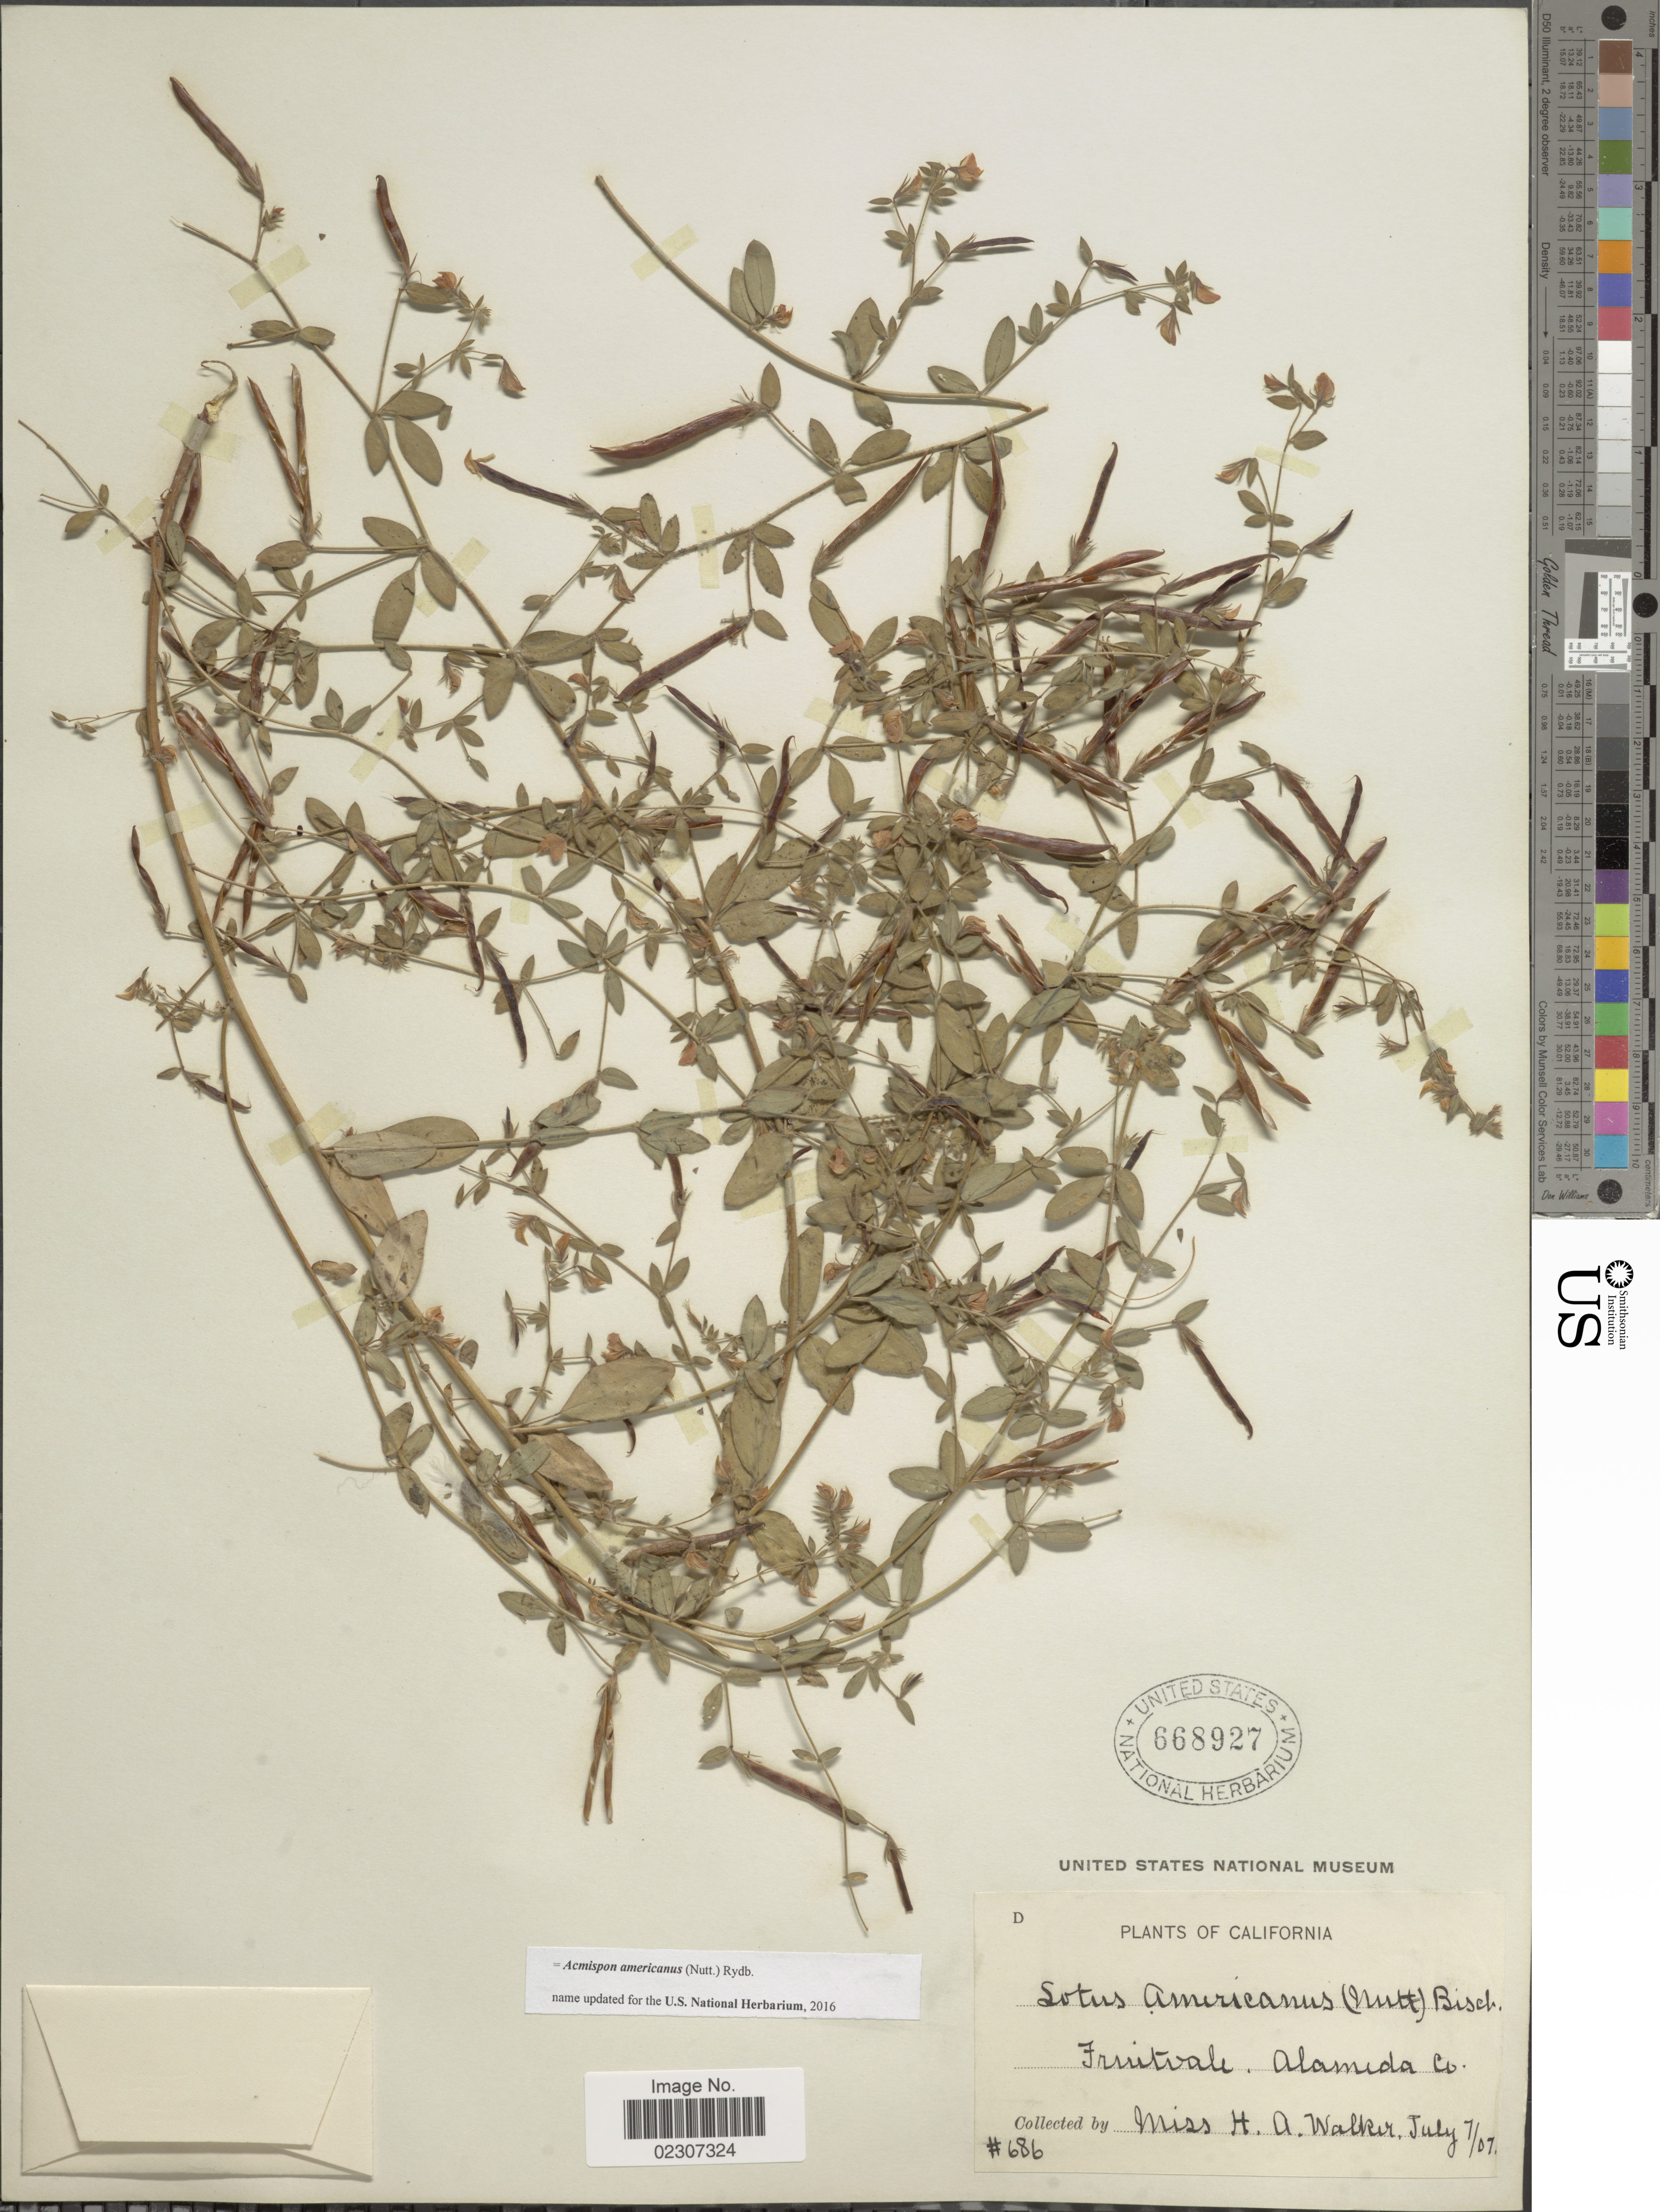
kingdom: Plantae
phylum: Tracheophyta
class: Magnoliopsida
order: Fabales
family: Fabaceae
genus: Acmispon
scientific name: Acmispon americanus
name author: (Nutt.) Rydb.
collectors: H. Walker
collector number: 686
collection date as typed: Transcribed d/m/y: 7/7/7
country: United States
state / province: California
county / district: Alameda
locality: California. Fruitvale, Alameda Co.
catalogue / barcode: US 668927